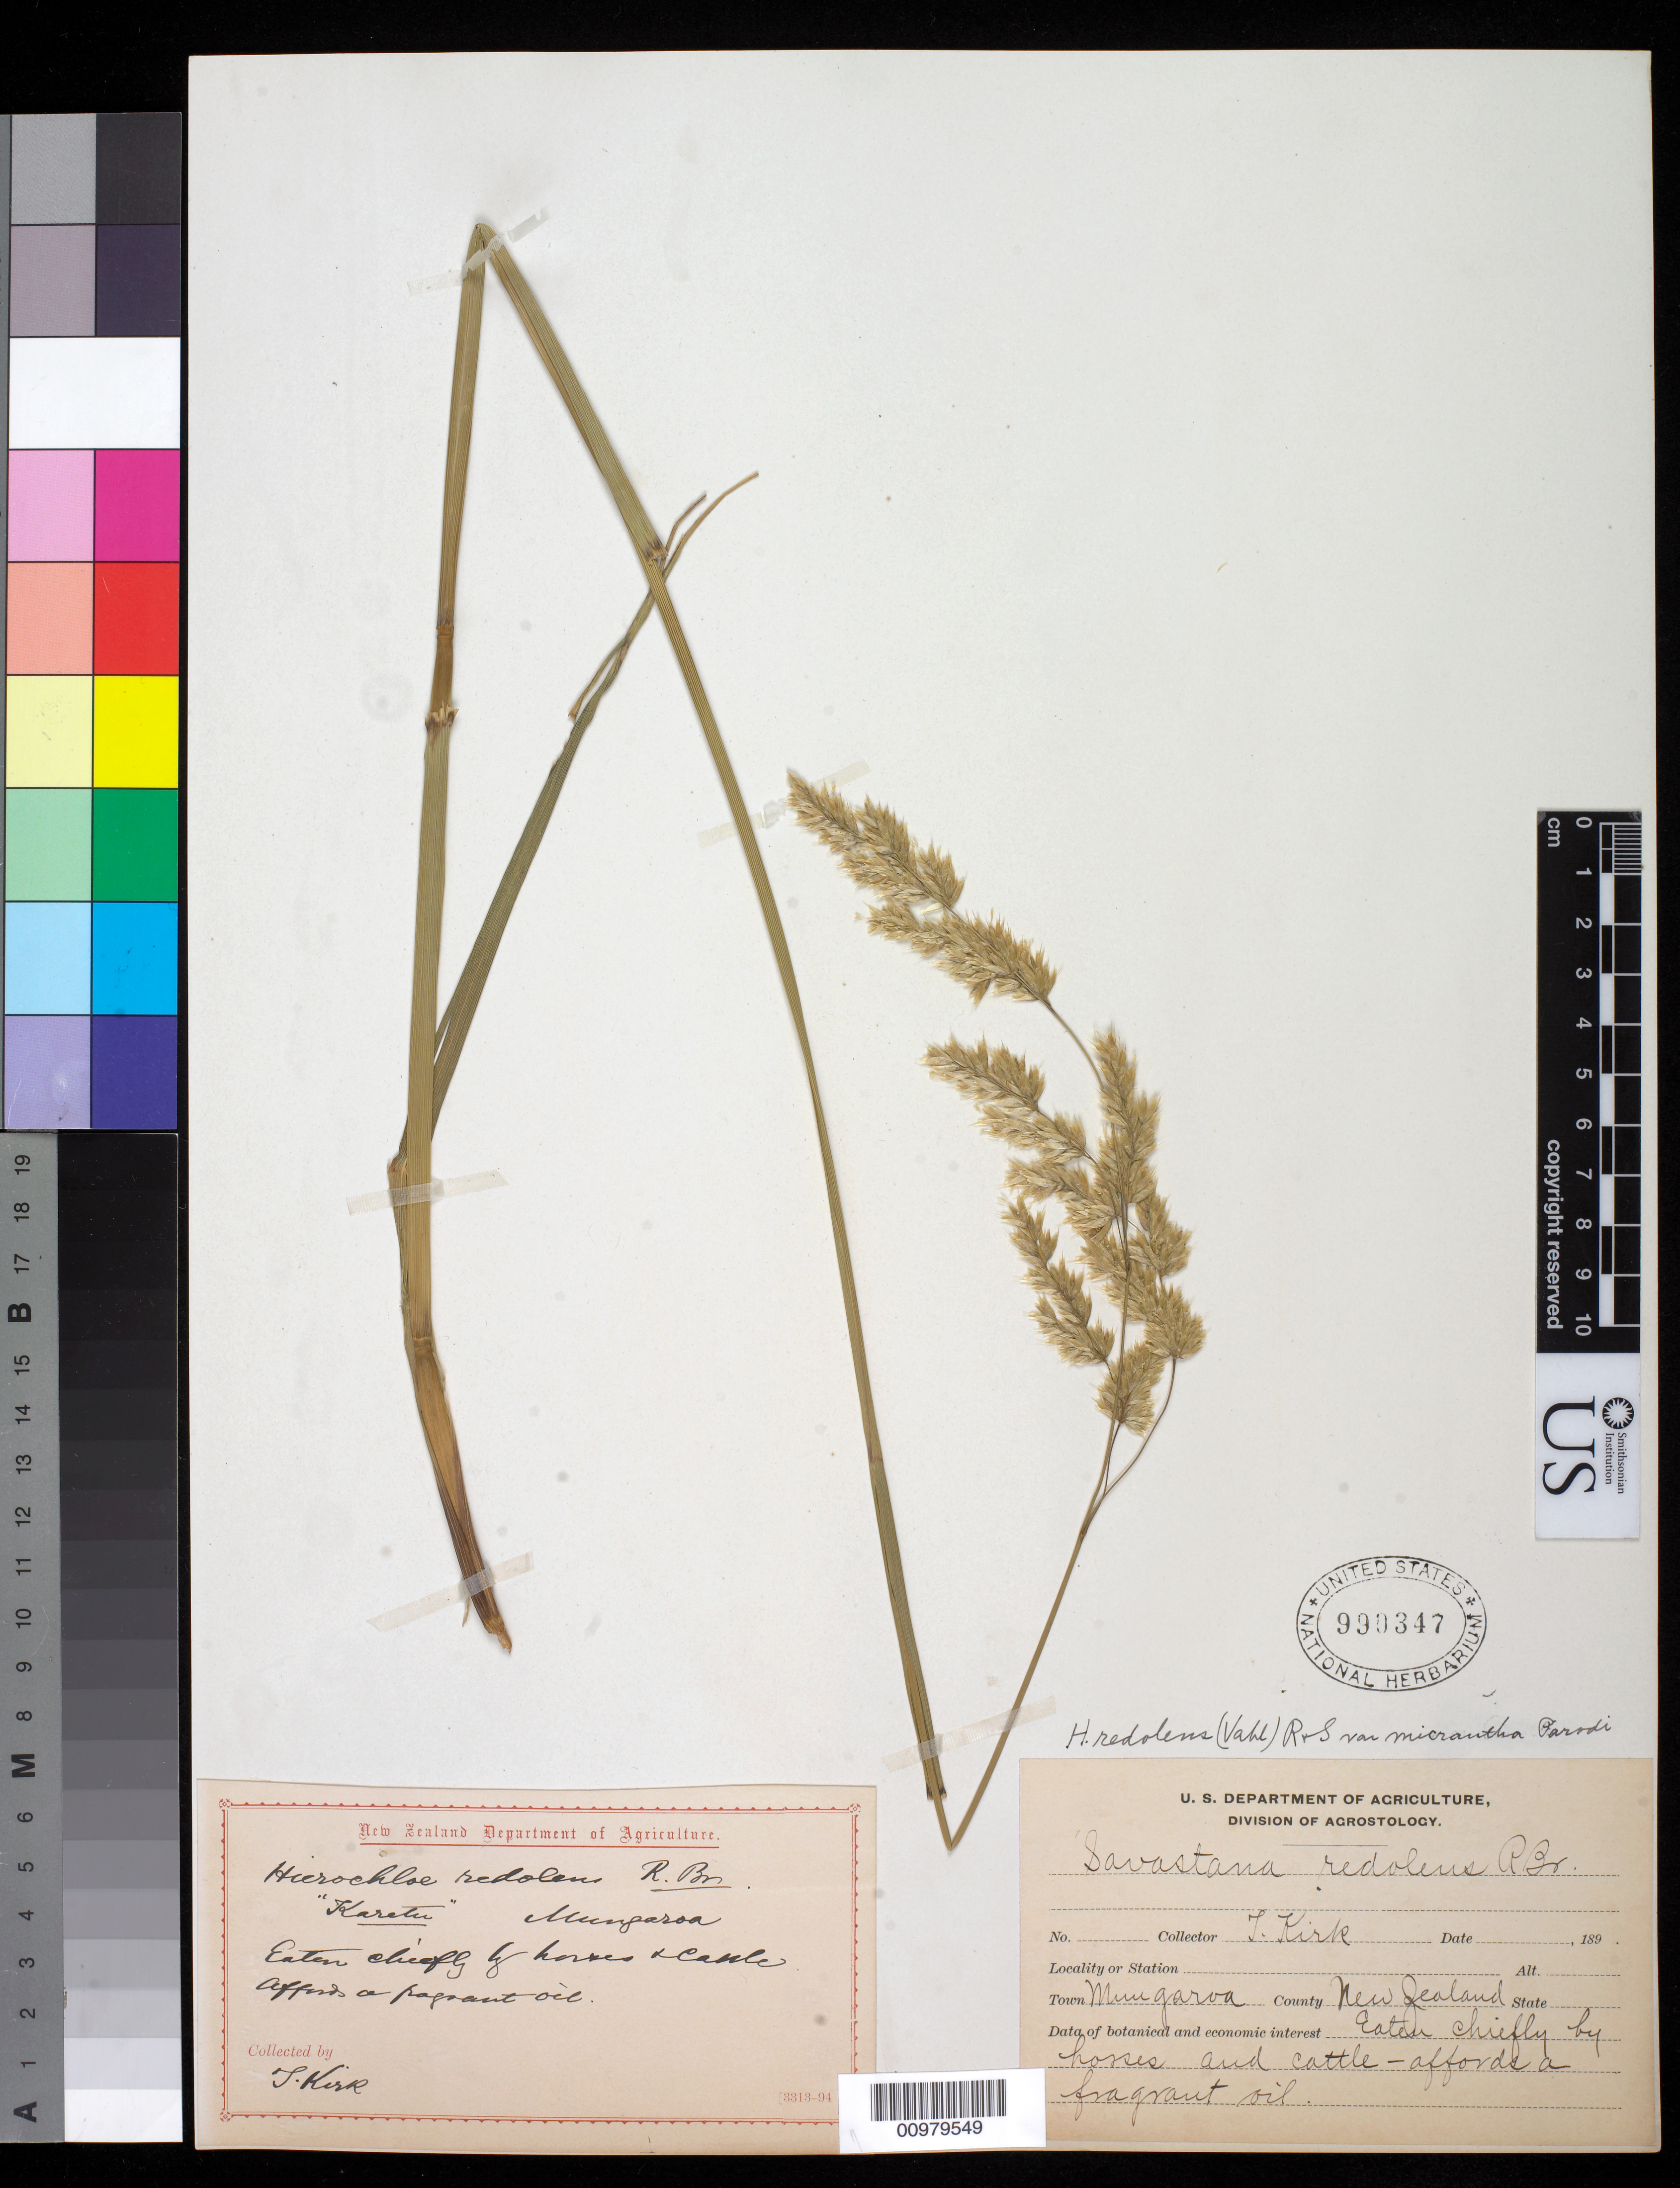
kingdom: Plantae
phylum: Tracheophyta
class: Liliopsida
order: Poales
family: Poaceae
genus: Anthoxanthum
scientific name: Anthoxanthum redolens var. longifolium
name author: (Reeder) Y. Schouten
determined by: Poaceae Reorganization Project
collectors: T. Kirk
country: New Zealand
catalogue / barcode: US 999347